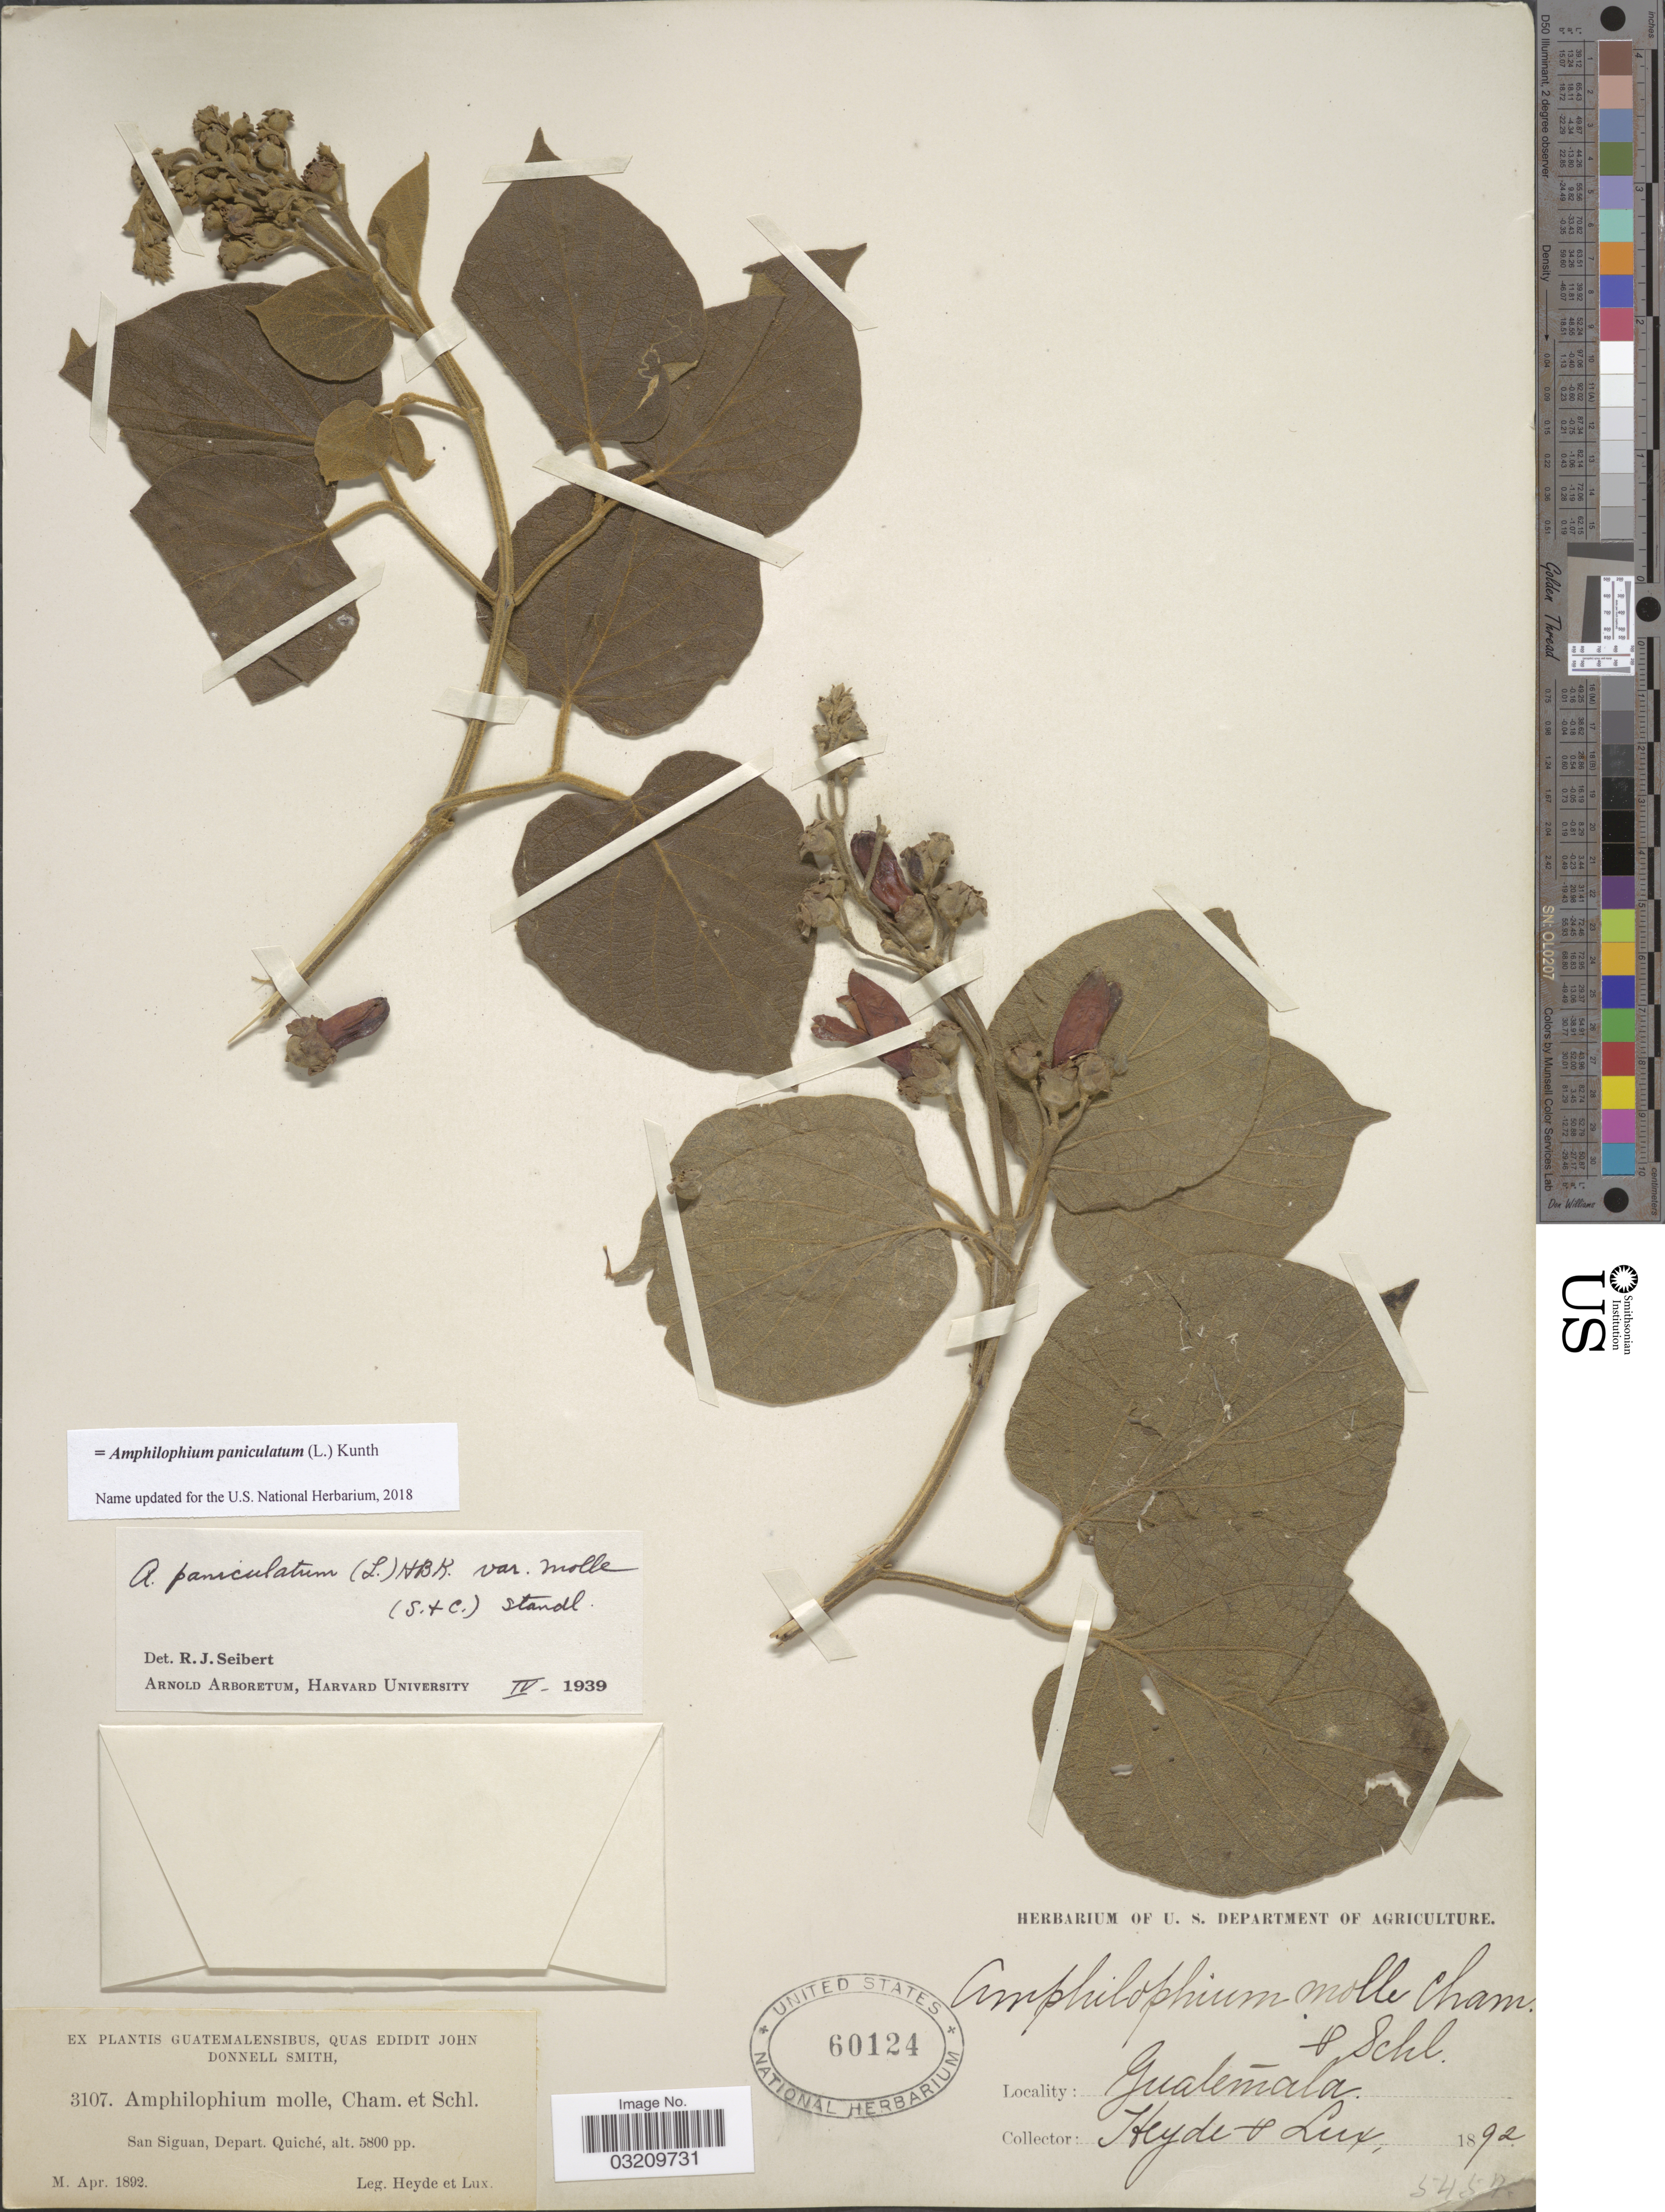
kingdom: Plantae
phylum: Tracheophyta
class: Magnoliopsida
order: Lamiales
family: Bignoniaceae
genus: Amphilophium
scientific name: Amphilophium paniculatum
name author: (L.) Kunth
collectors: Heyde & Lux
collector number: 3107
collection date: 1892-04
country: Guatemala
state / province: El Quiché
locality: San Siguan, Depart. Quiché.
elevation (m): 1768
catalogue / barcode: US 60124